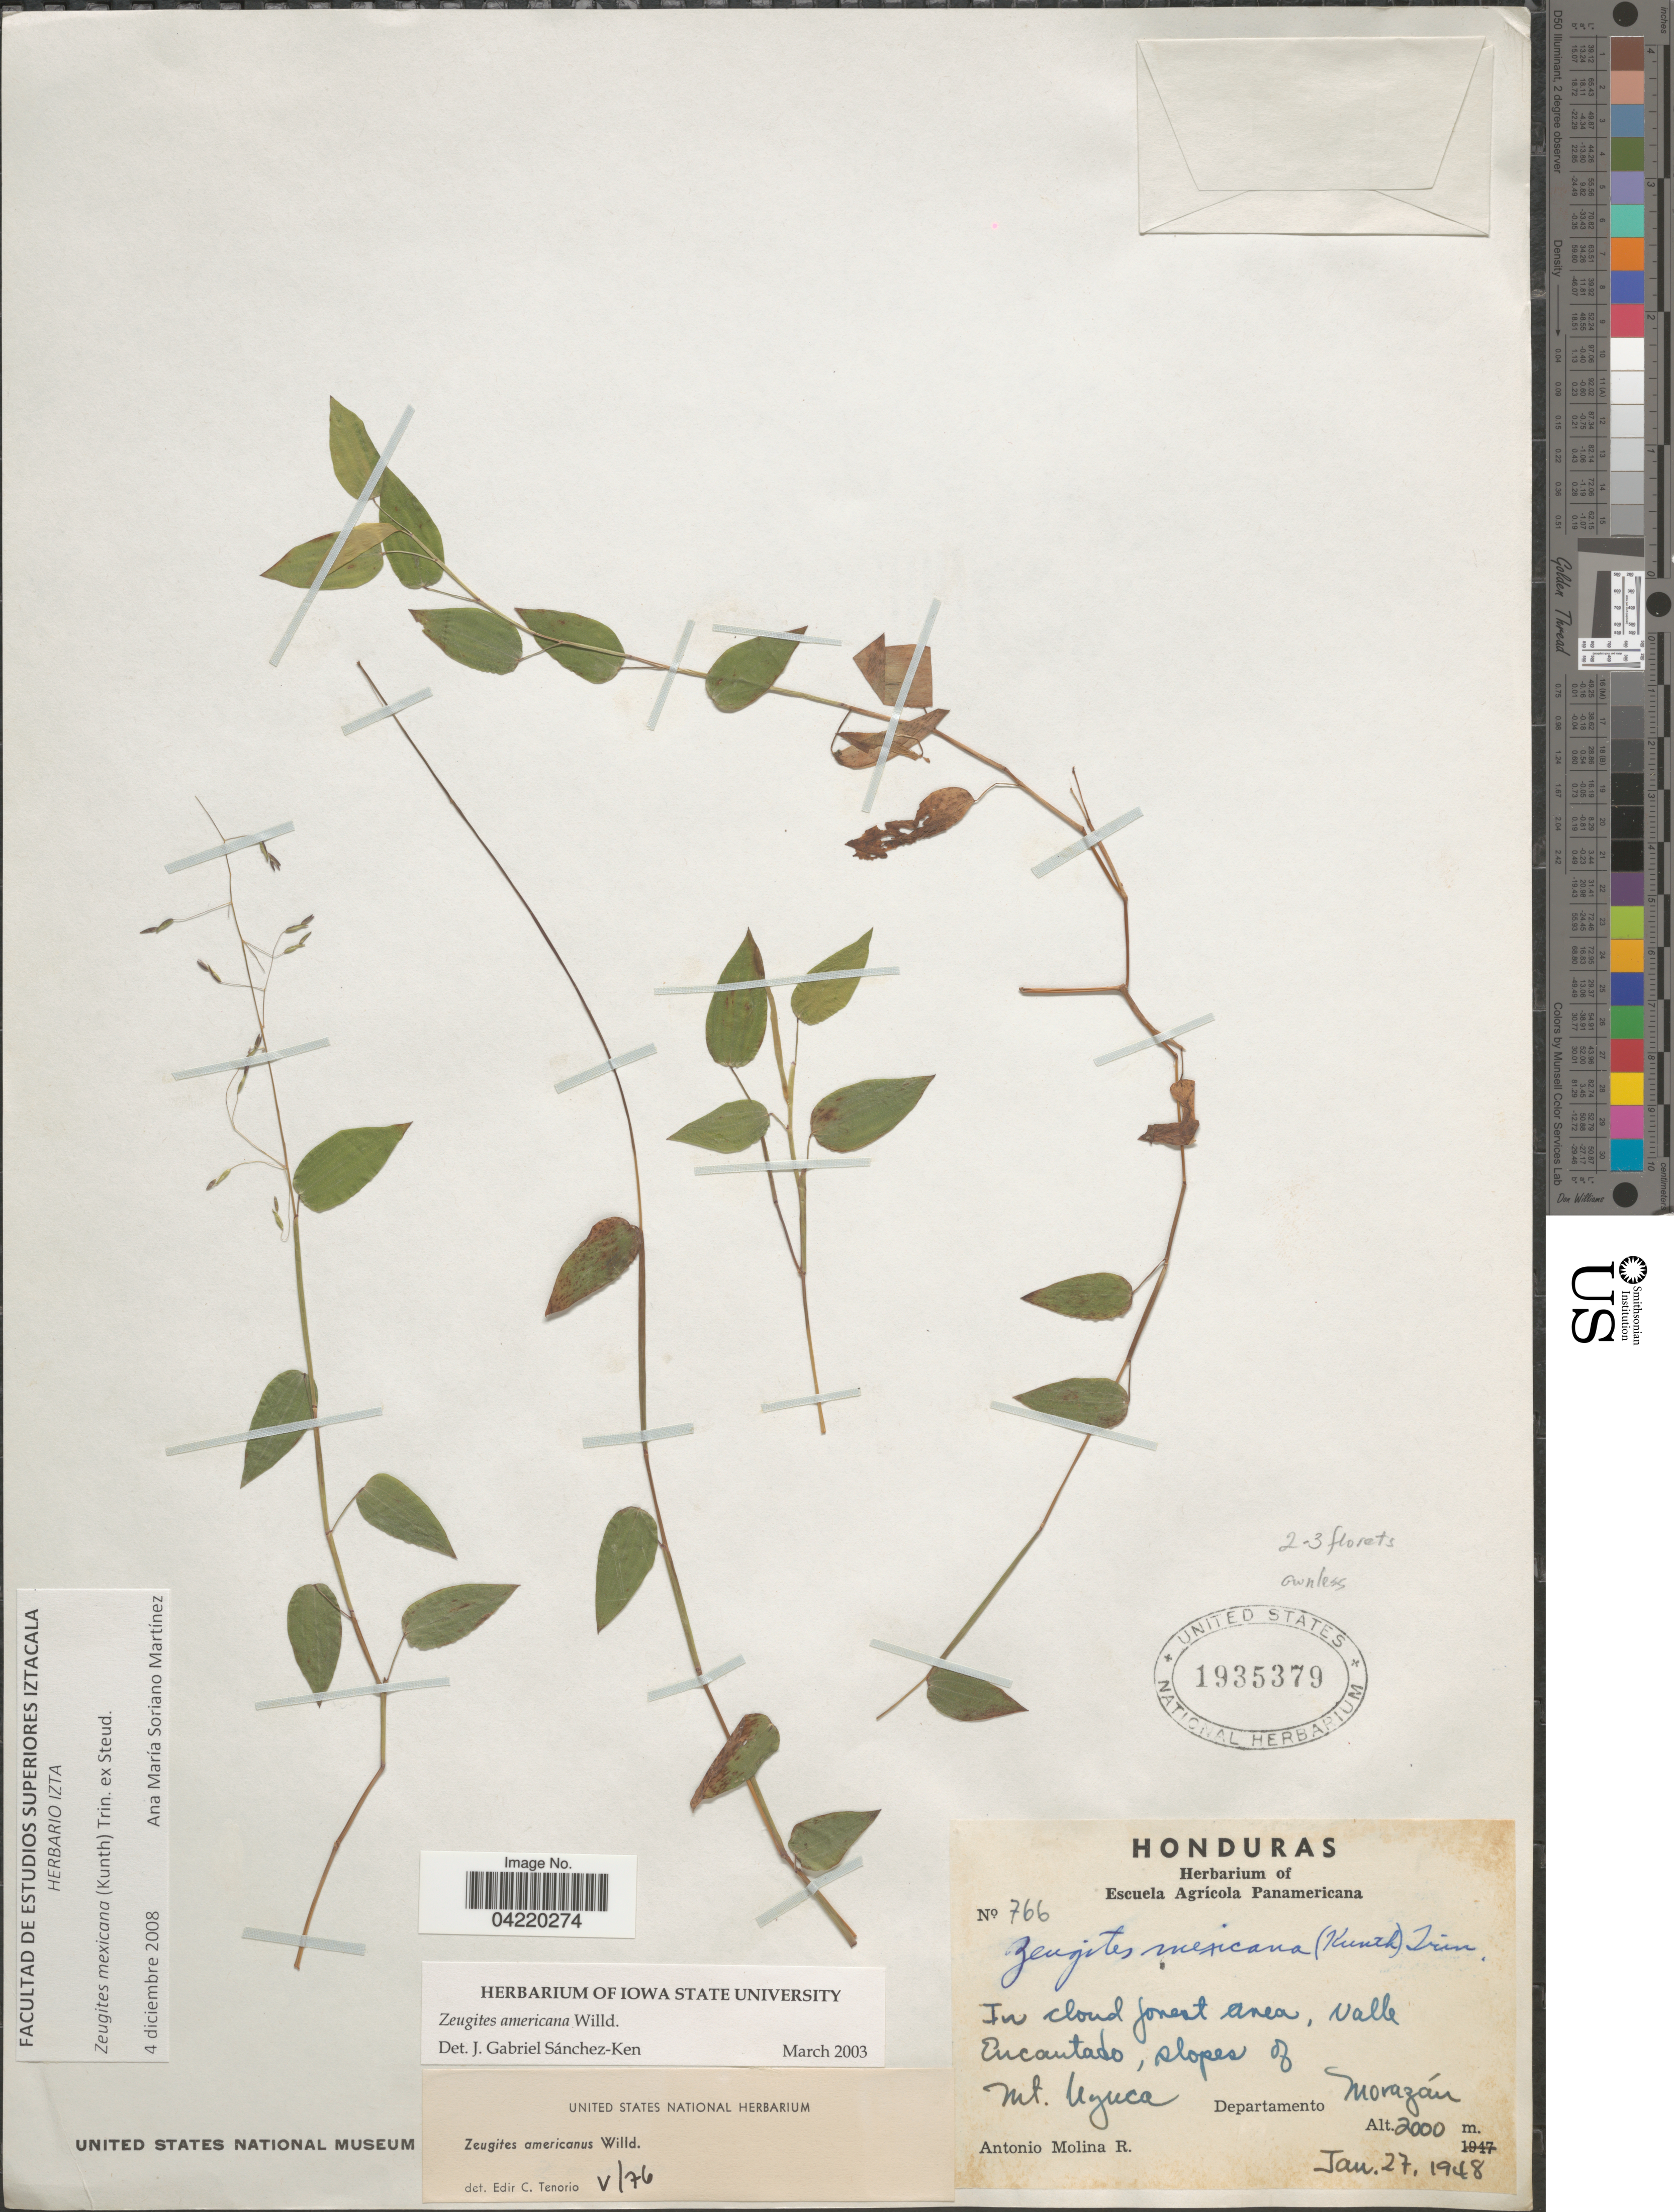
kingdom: Plantae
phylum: Tracheophyta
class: Liliopsida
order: Poales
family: Poaceae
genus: Zeugites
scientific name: Zeugites americanus var. mexicanus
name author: (Kunth) McVaugh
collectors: A. Molina R.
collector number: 766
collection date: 1948-01-27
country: Honduras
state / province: Fco. Morazán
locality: In cloud forest area, Valle Encantado, slopes of Mt. Uyuca. Departamento Morazán.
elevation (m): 2000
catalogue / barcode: US 1935379